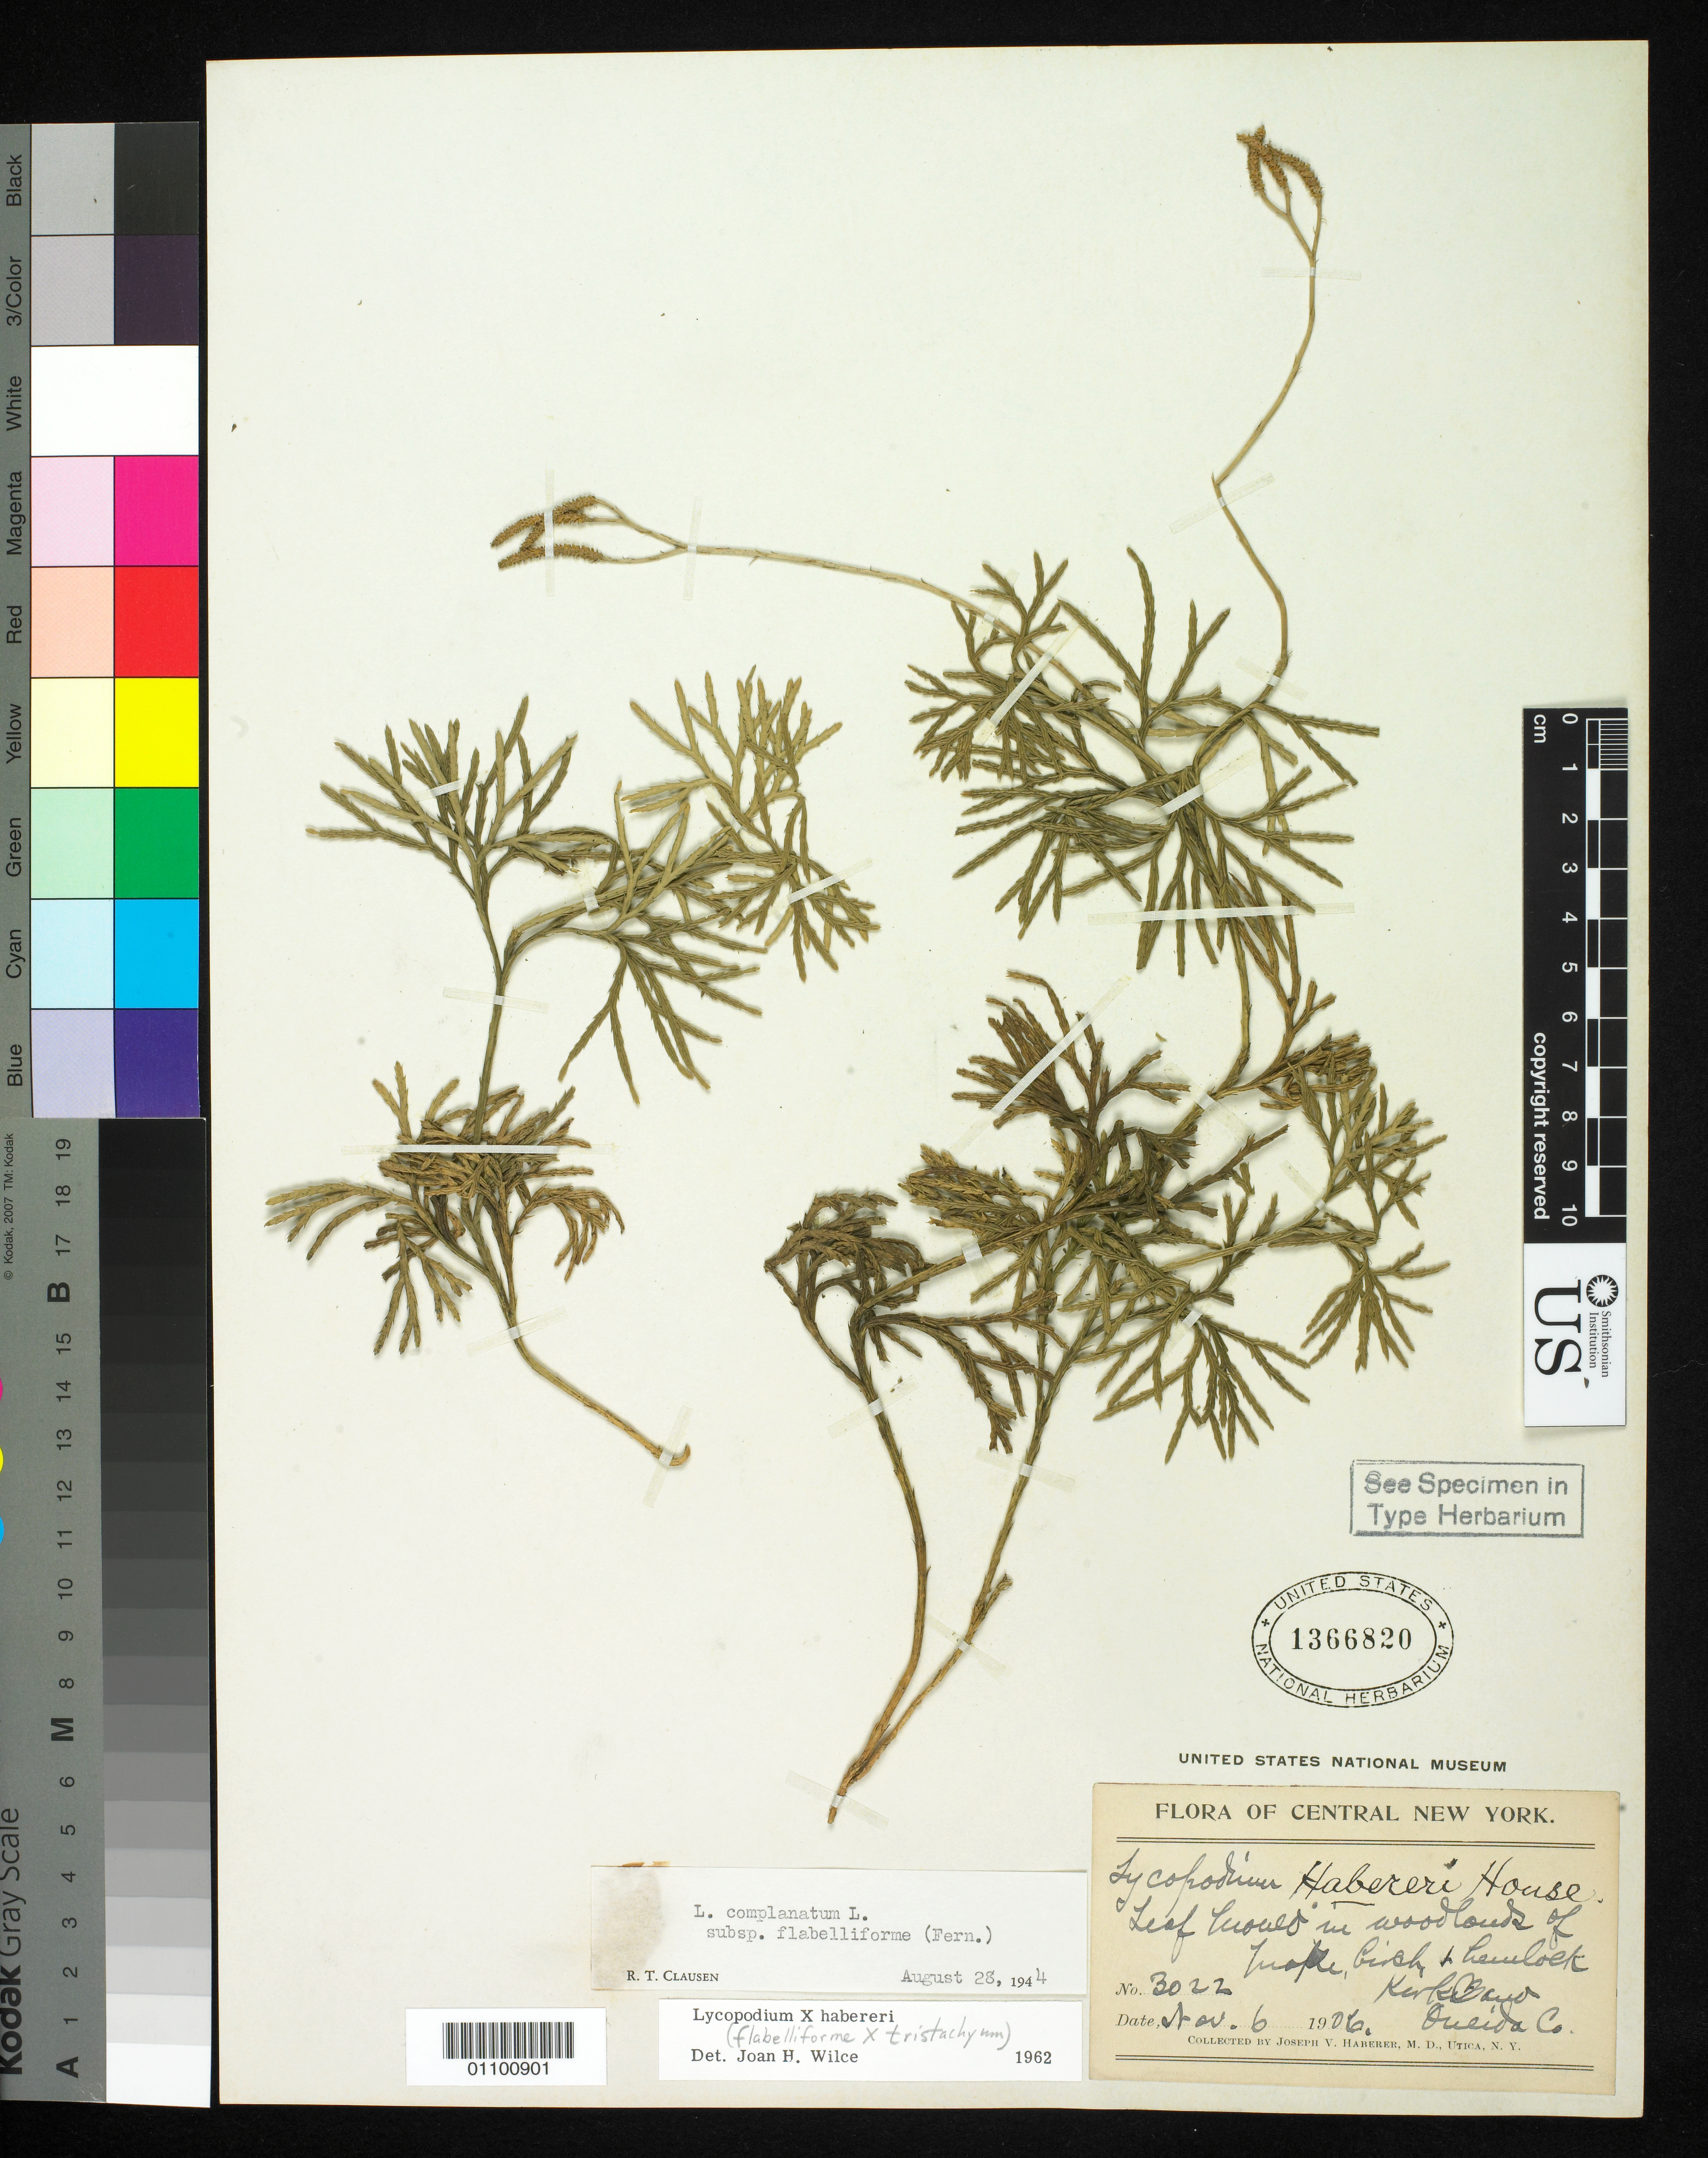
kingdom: Plantae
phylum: Tracheophyta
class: Lycopodiopsida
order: Lycopodiales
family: Lycopodiaceae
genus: Lycopodium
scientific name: Lycopodium habereri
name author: House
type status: Type Collection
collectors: J. V. Haberer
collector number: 3022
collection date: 1906-11-06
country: United States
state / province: New York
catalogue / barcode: US 1366820